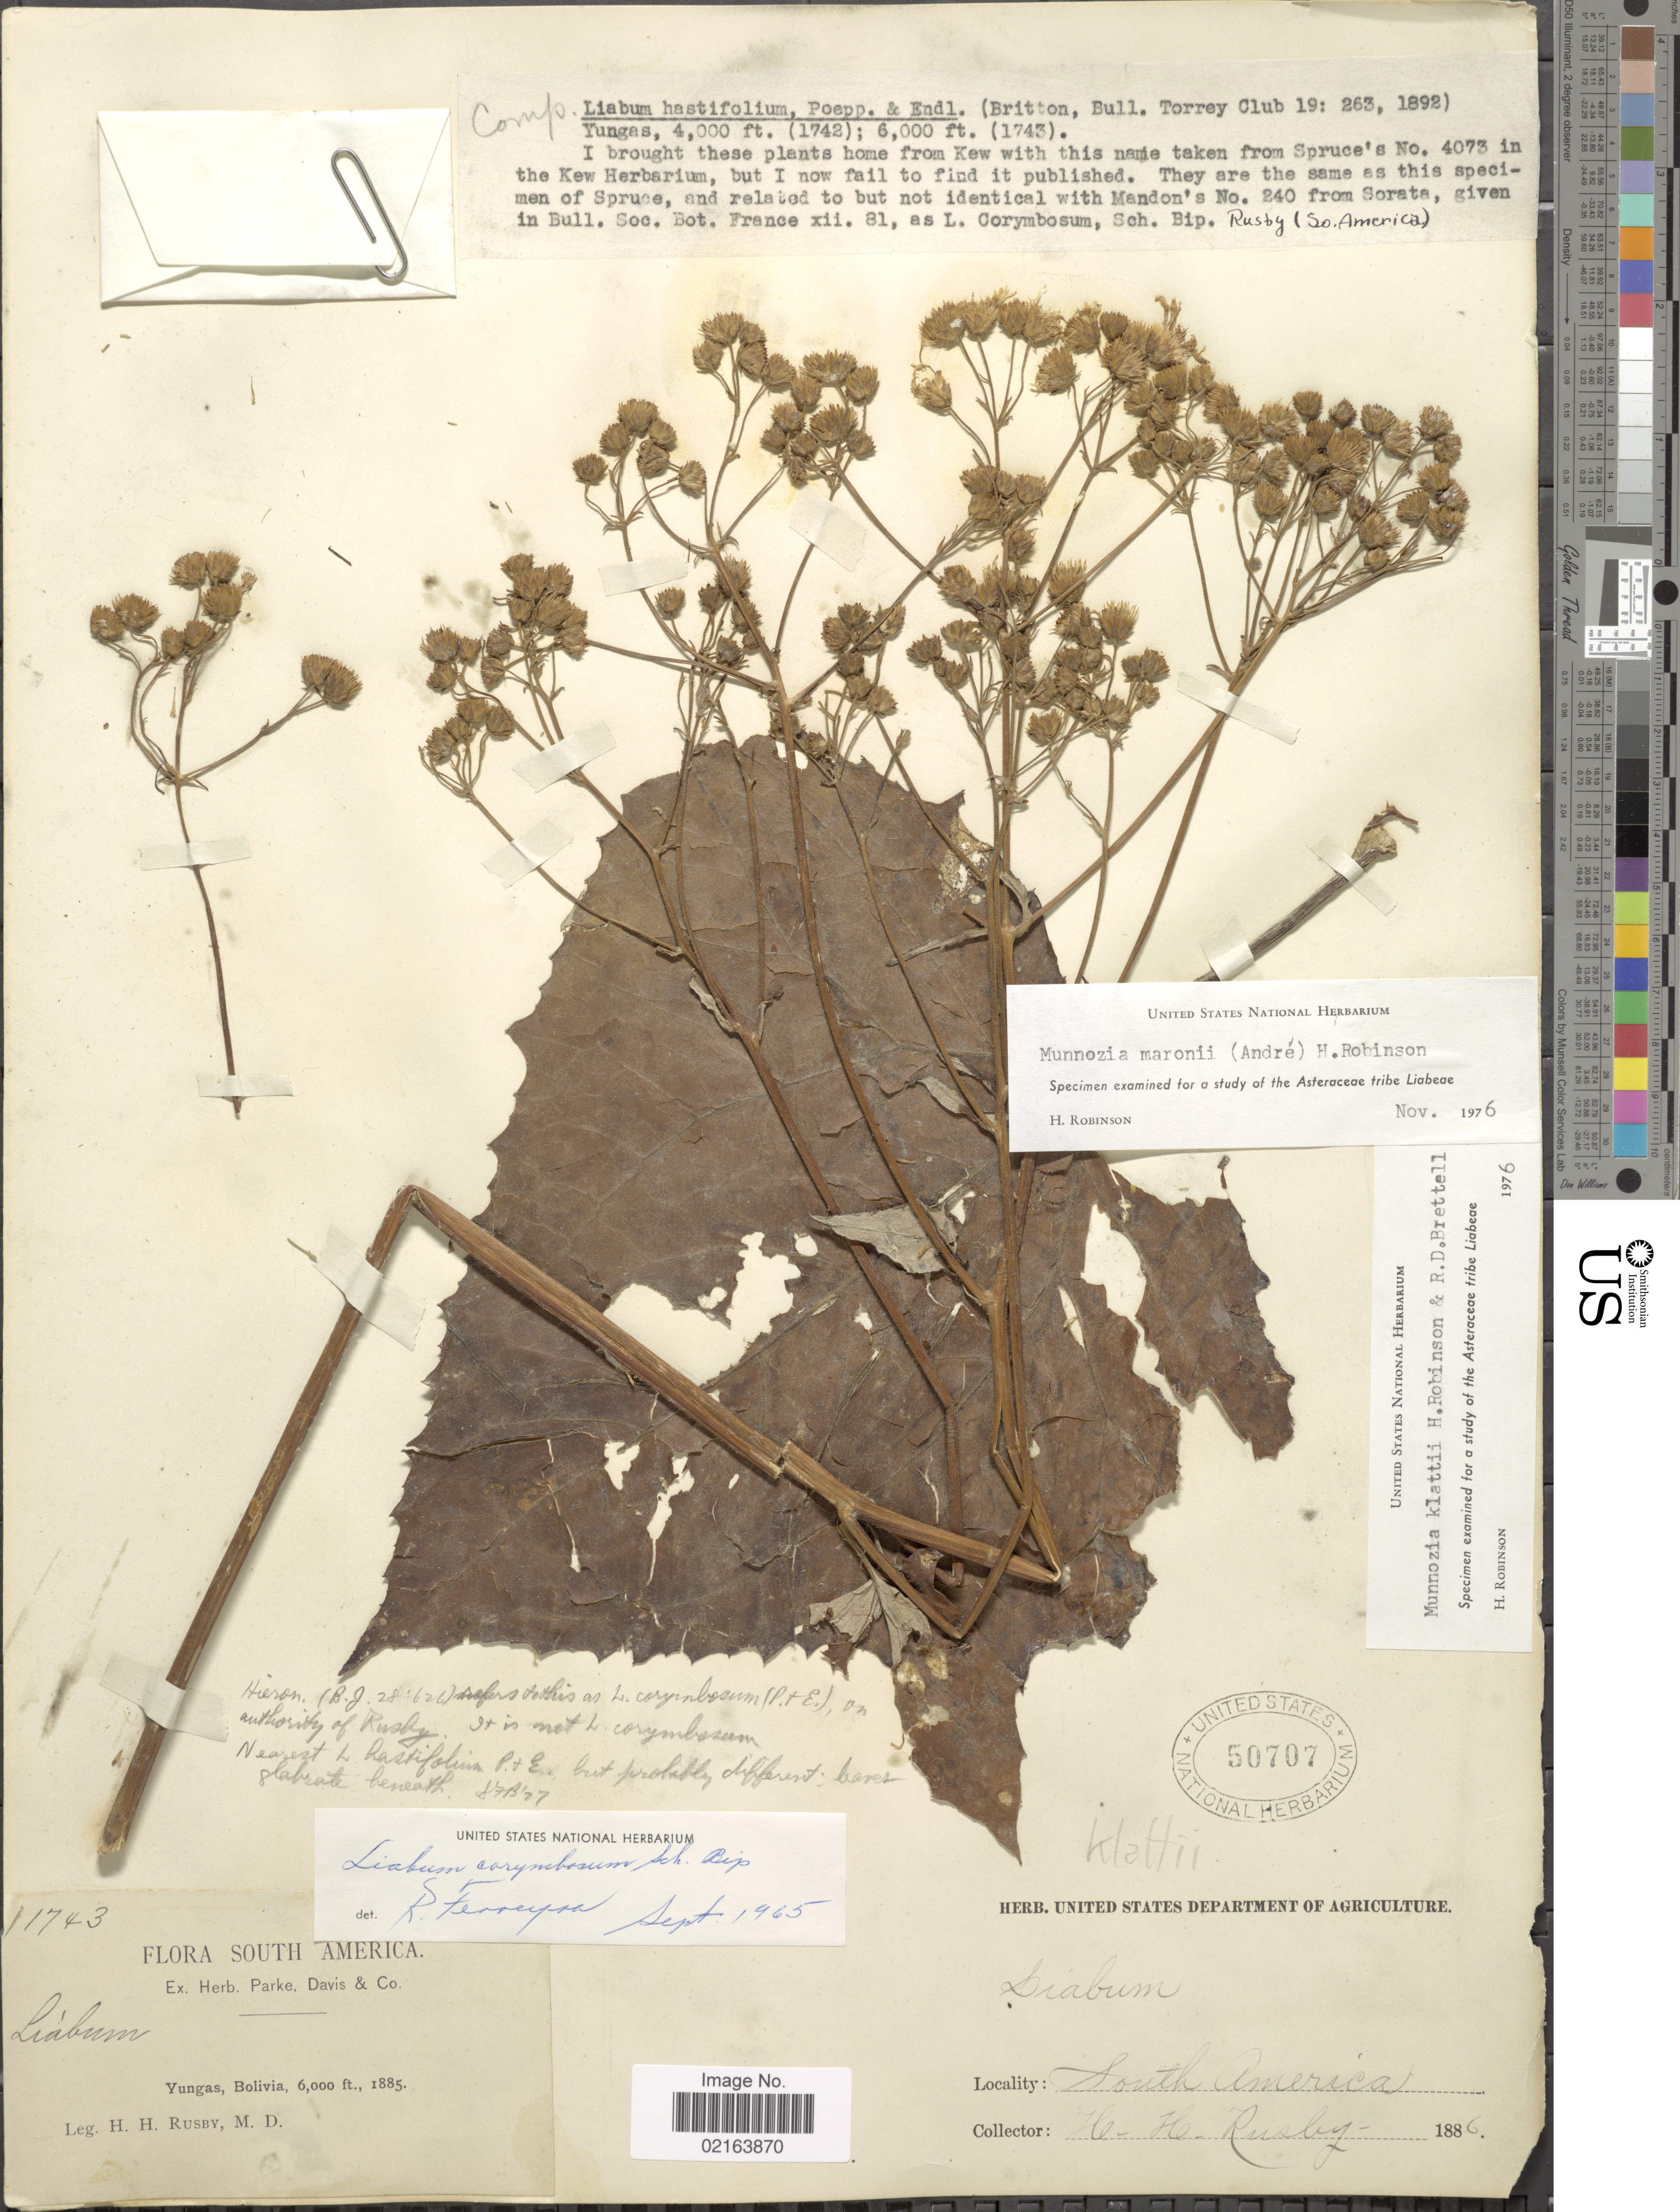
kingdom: Plantae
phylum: Tracheophyta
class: Magnoliopsida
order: Asterales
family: Asteraceae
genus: Munnozia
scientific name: Munnozia maronii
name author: (André) H. Rob.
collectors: H. H. Rusby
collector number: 11743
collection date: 1885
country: Bolivia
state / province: La Paz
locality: Yungas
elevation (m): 1829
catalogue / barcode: US 50707